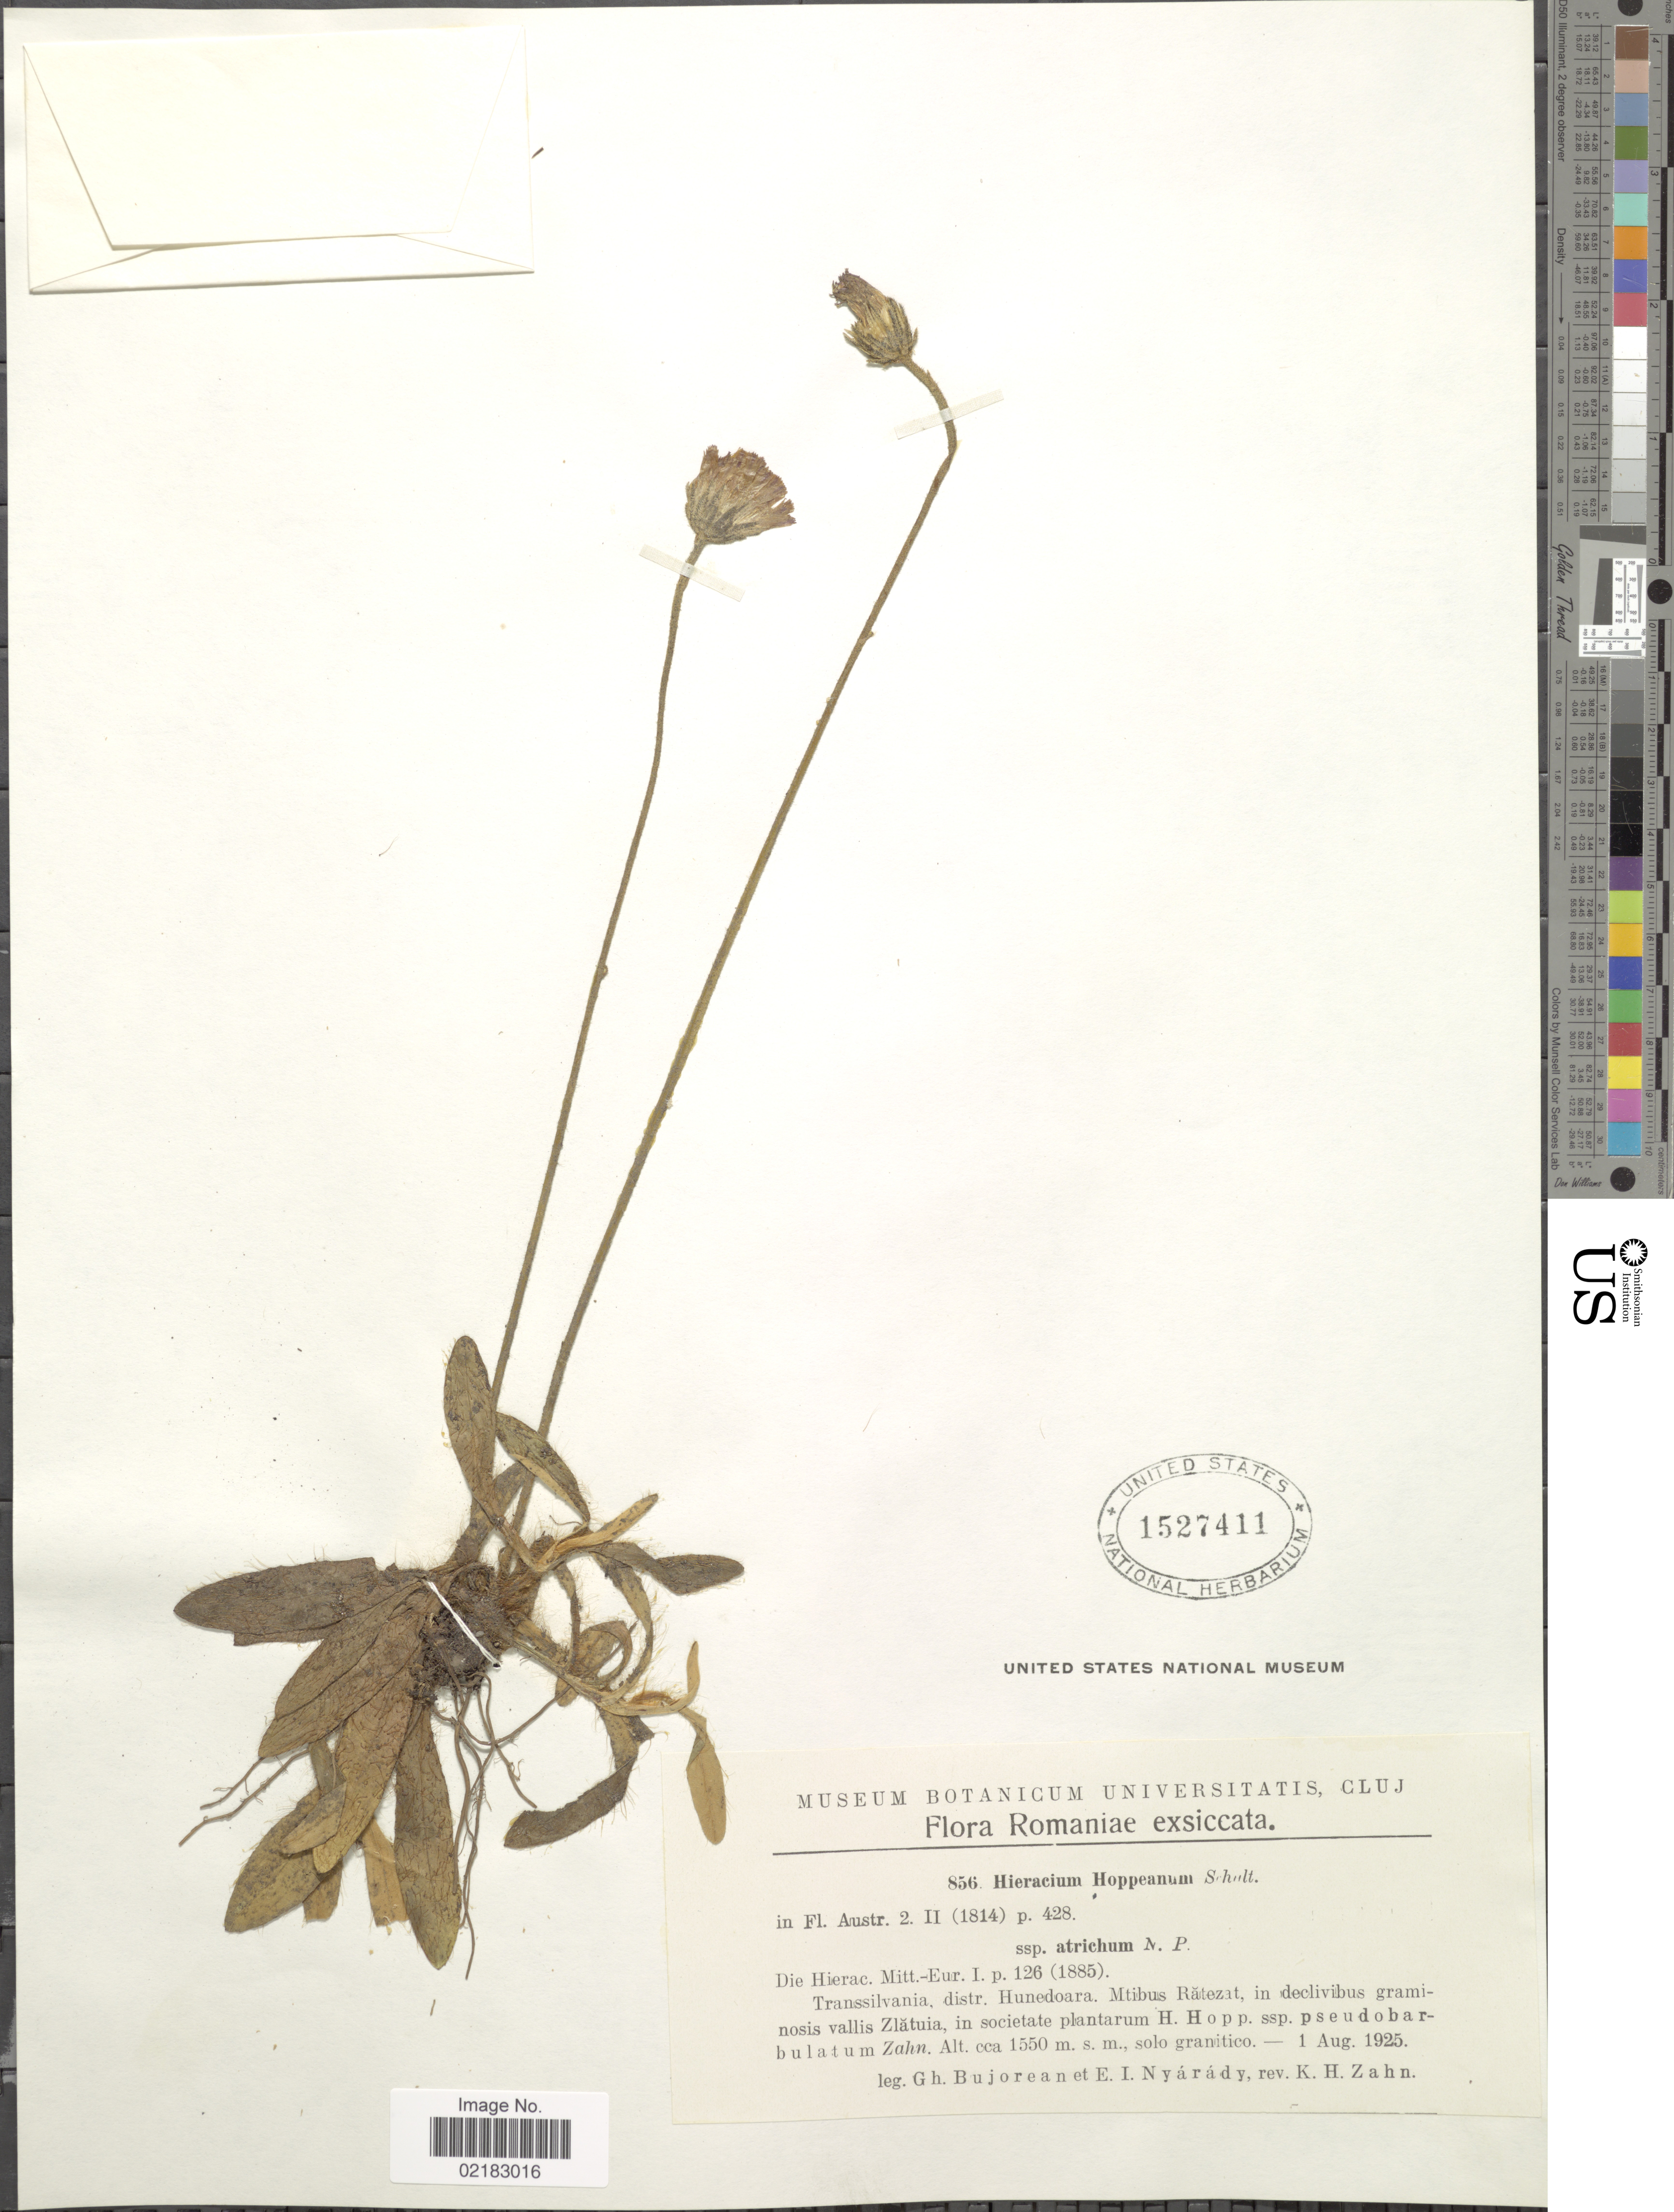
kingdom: Plantae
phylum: Tracheophyta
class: Magnoliopsida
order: Asterales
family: Asteraceae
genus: Hieracium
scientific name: Hieracium hoppeanum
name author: Schult.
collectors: G. Bujorean, E. Nyarady & K. Zahn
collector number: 856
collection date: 1925-08-01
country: Romania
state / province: Hunedoara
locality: Romaniae, Transsilvania, Mtibus Ratezat in declivibus graminosis vallis Zlatuia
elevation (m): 1550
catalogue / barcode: US 1527411